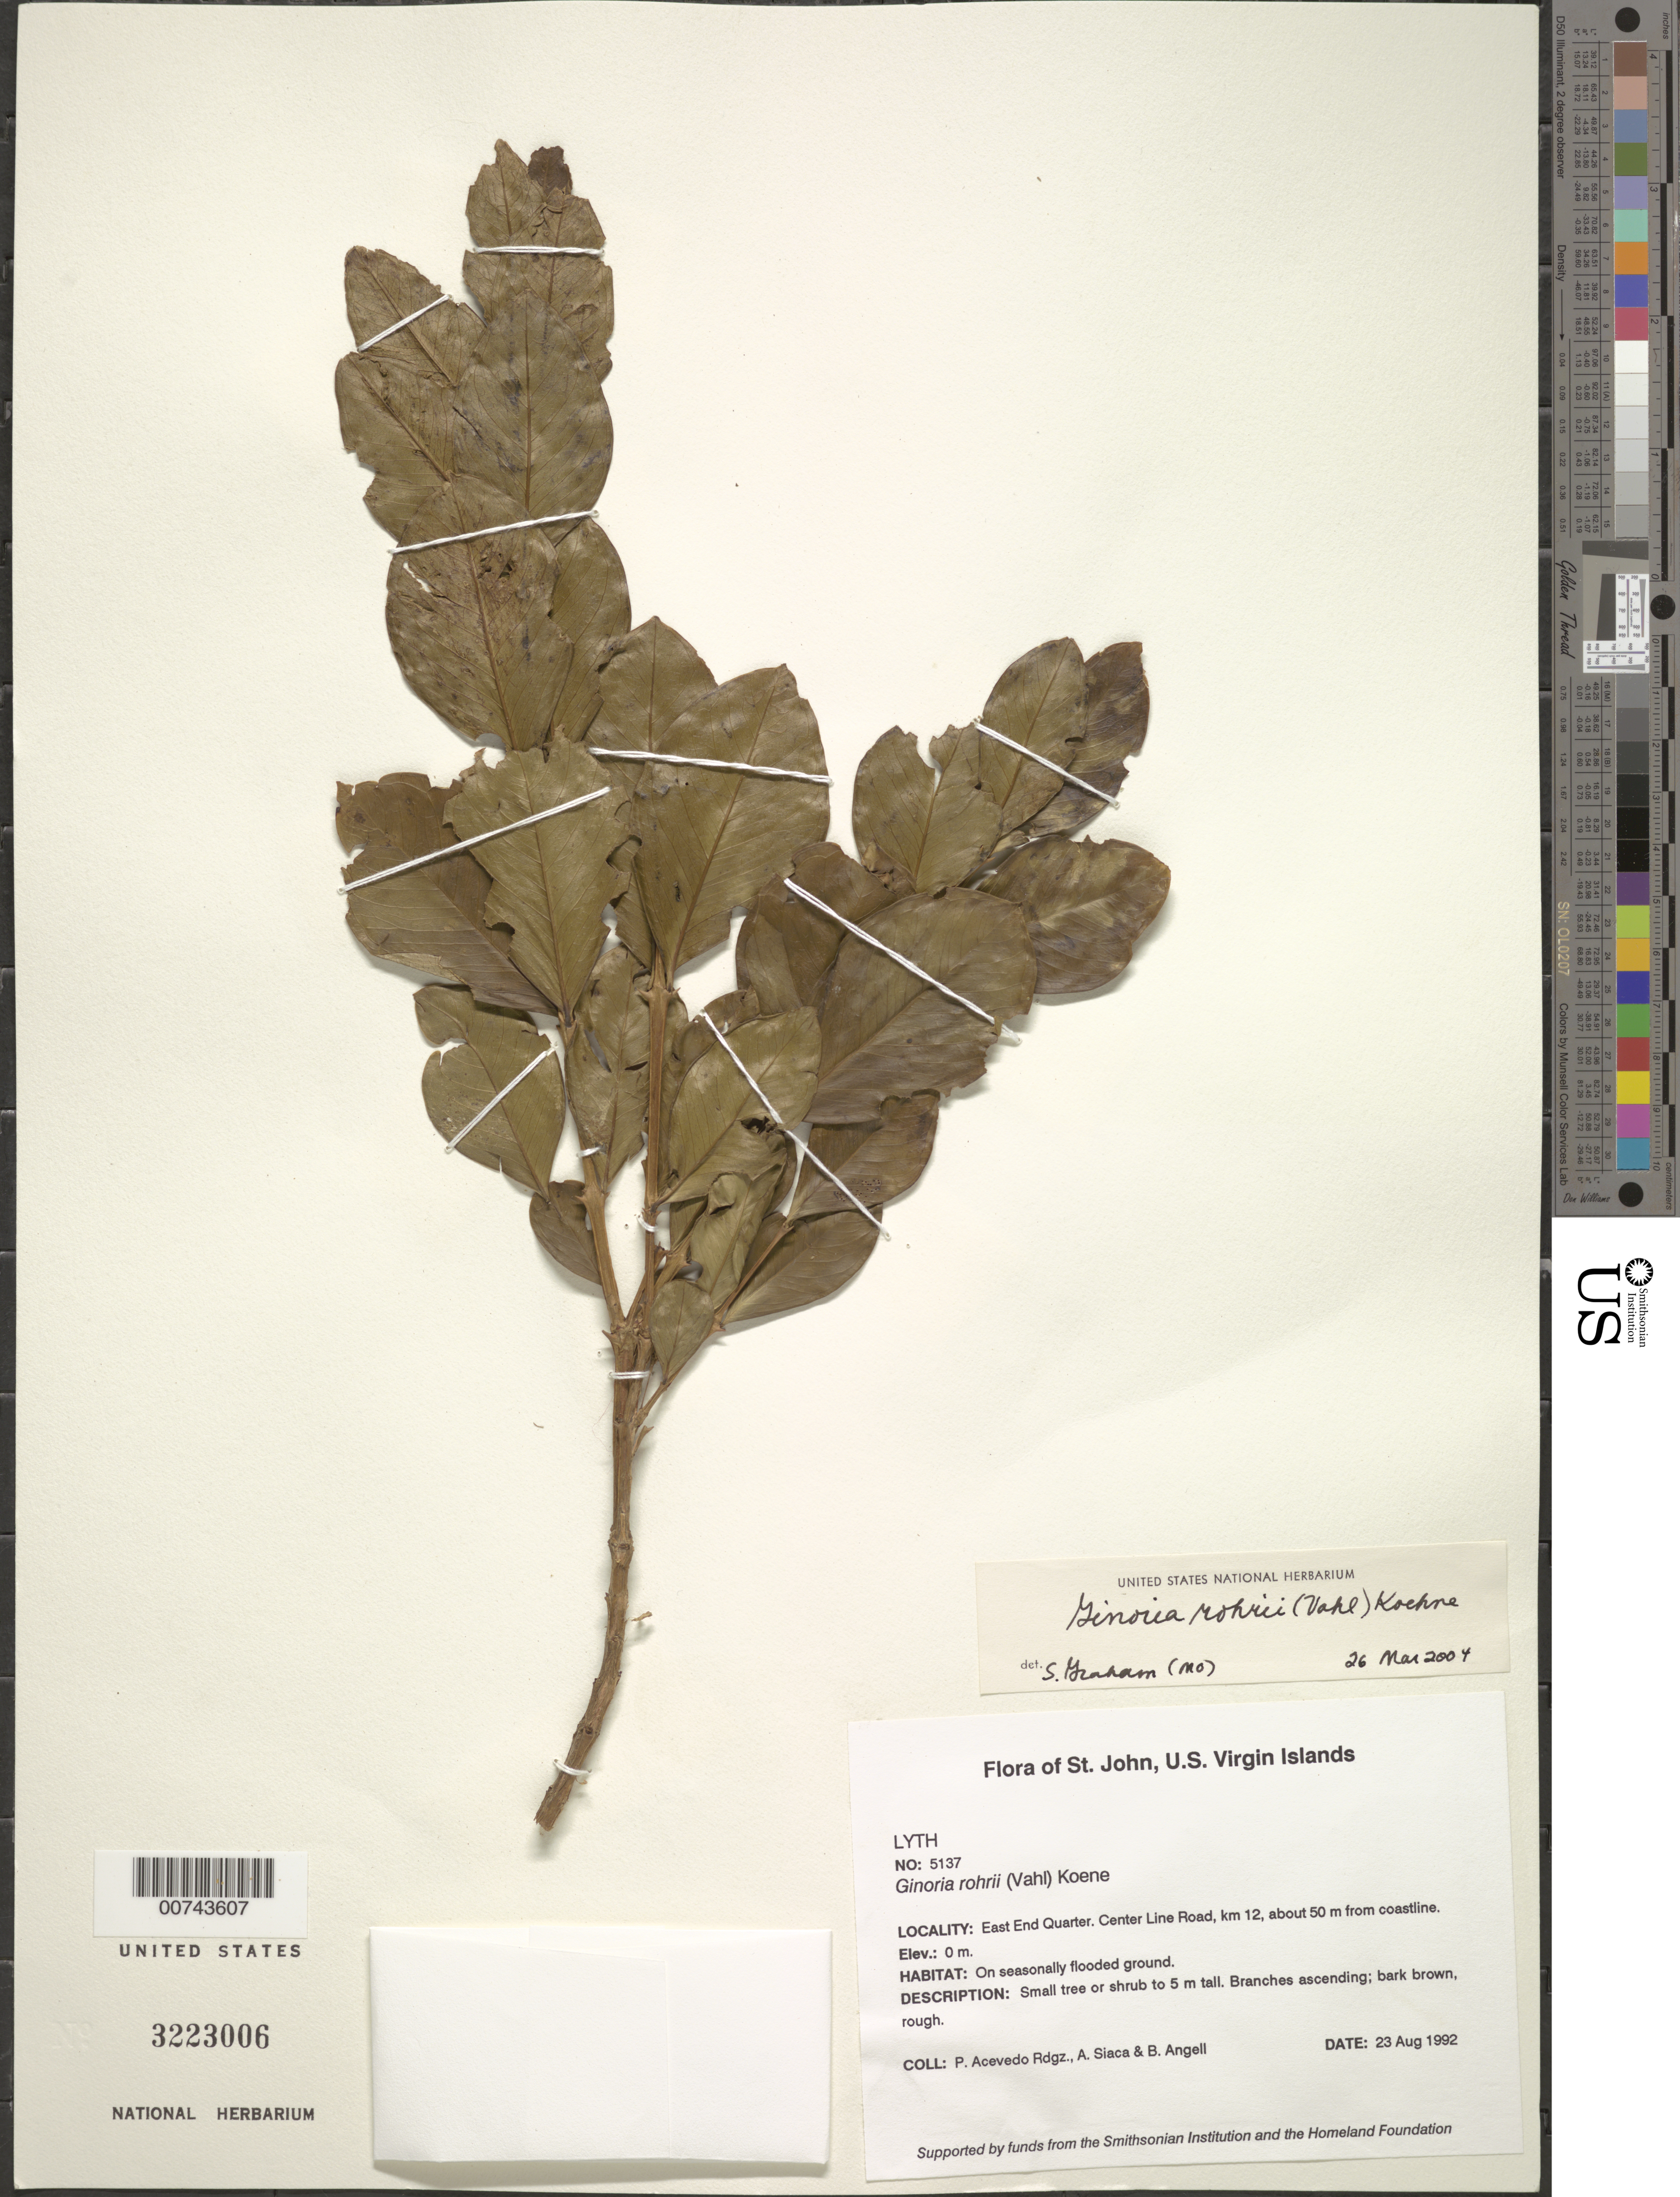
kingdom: Plantae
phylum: Tracheophyta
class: Magnoliopsida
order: Myrtales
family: Lythraceae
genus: Ginoria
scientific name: Ginoria rohrii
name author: (Vahl) Koehne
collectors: P. Acevedo-Rodr., A. Siaca & Bobbi Angell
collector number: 5137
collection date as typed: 23 Aug 1992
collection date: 1992-08-23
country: U.S. Virgin Islands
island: St. John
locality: East End Quarter. Center Line Road, km 12, about 50 m from coastline.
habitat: On seasonally flooded ground.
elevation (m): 0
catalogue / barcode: US 3223006